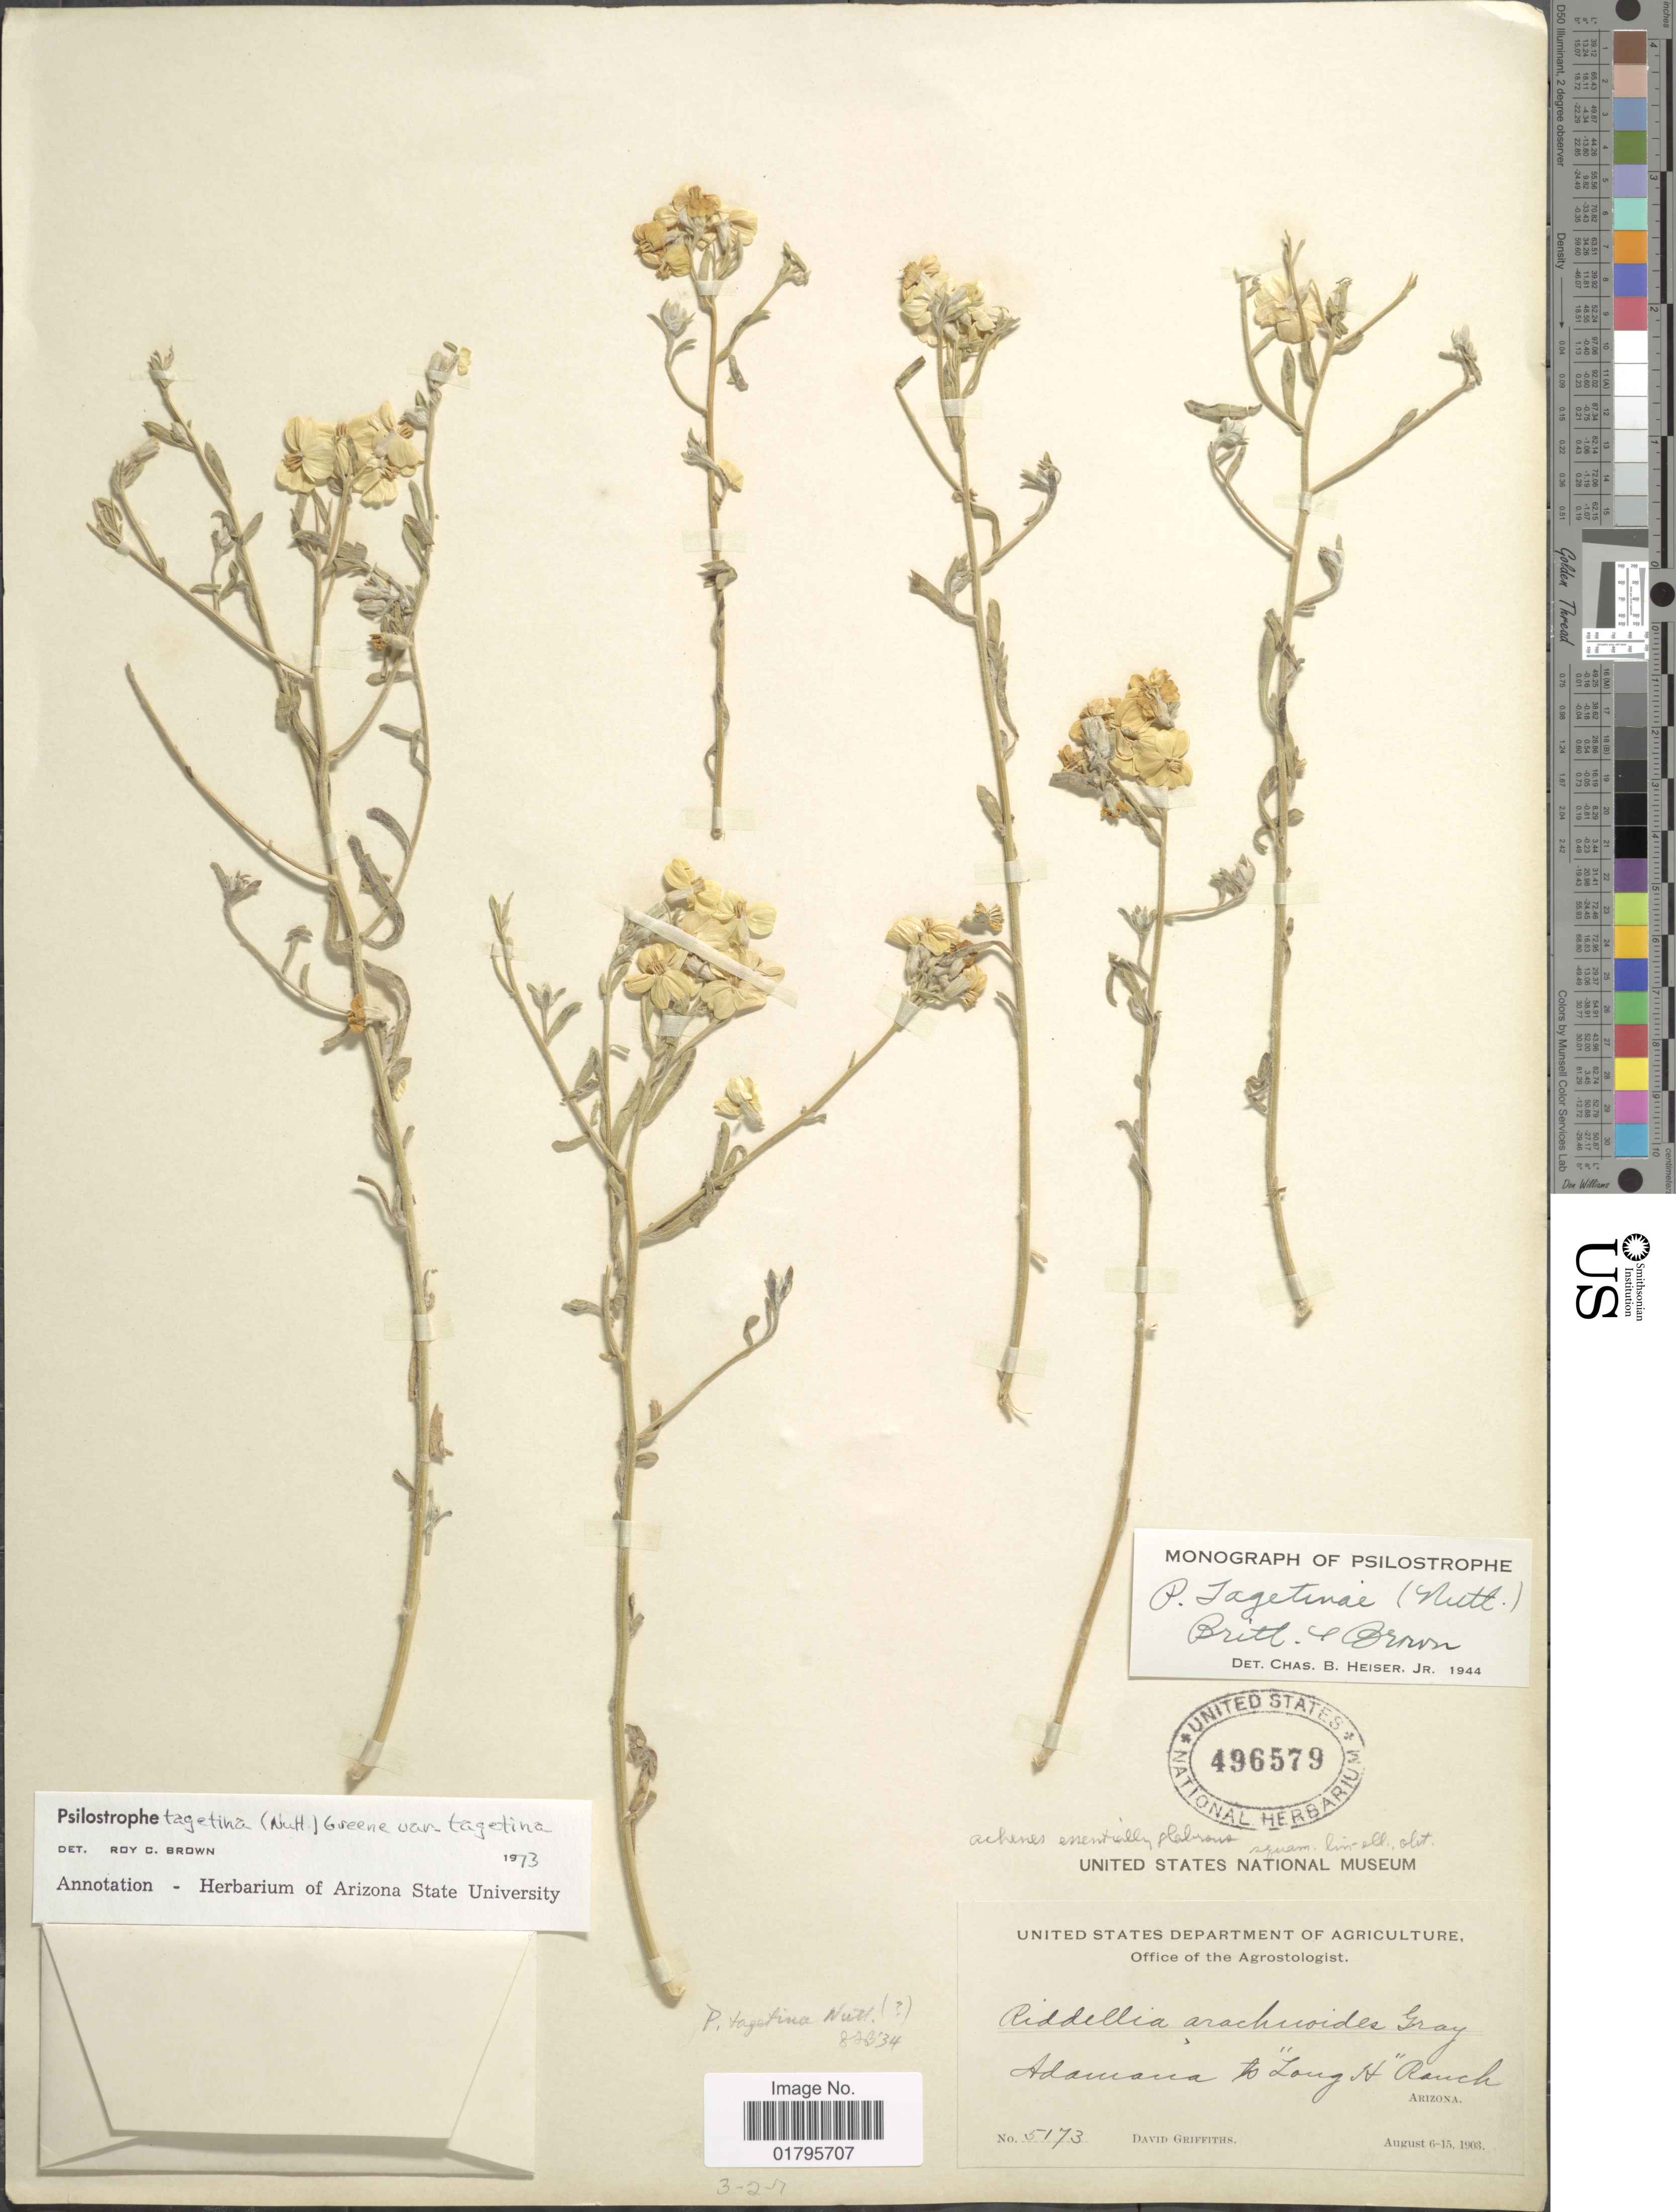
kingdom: Plantae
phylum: Tracheophyta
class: Magnoliopsida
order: Asterales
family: Asteraceae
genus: Psilostrophe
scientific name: Psilostrophe tagetina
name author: (Nutt.) Greene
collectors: D. Griffiths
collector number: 5173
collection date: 1903-08-06/1903-08-15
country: United States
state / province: Arizona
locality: Alamana "Long H. Ranch"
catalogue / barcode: US 496579